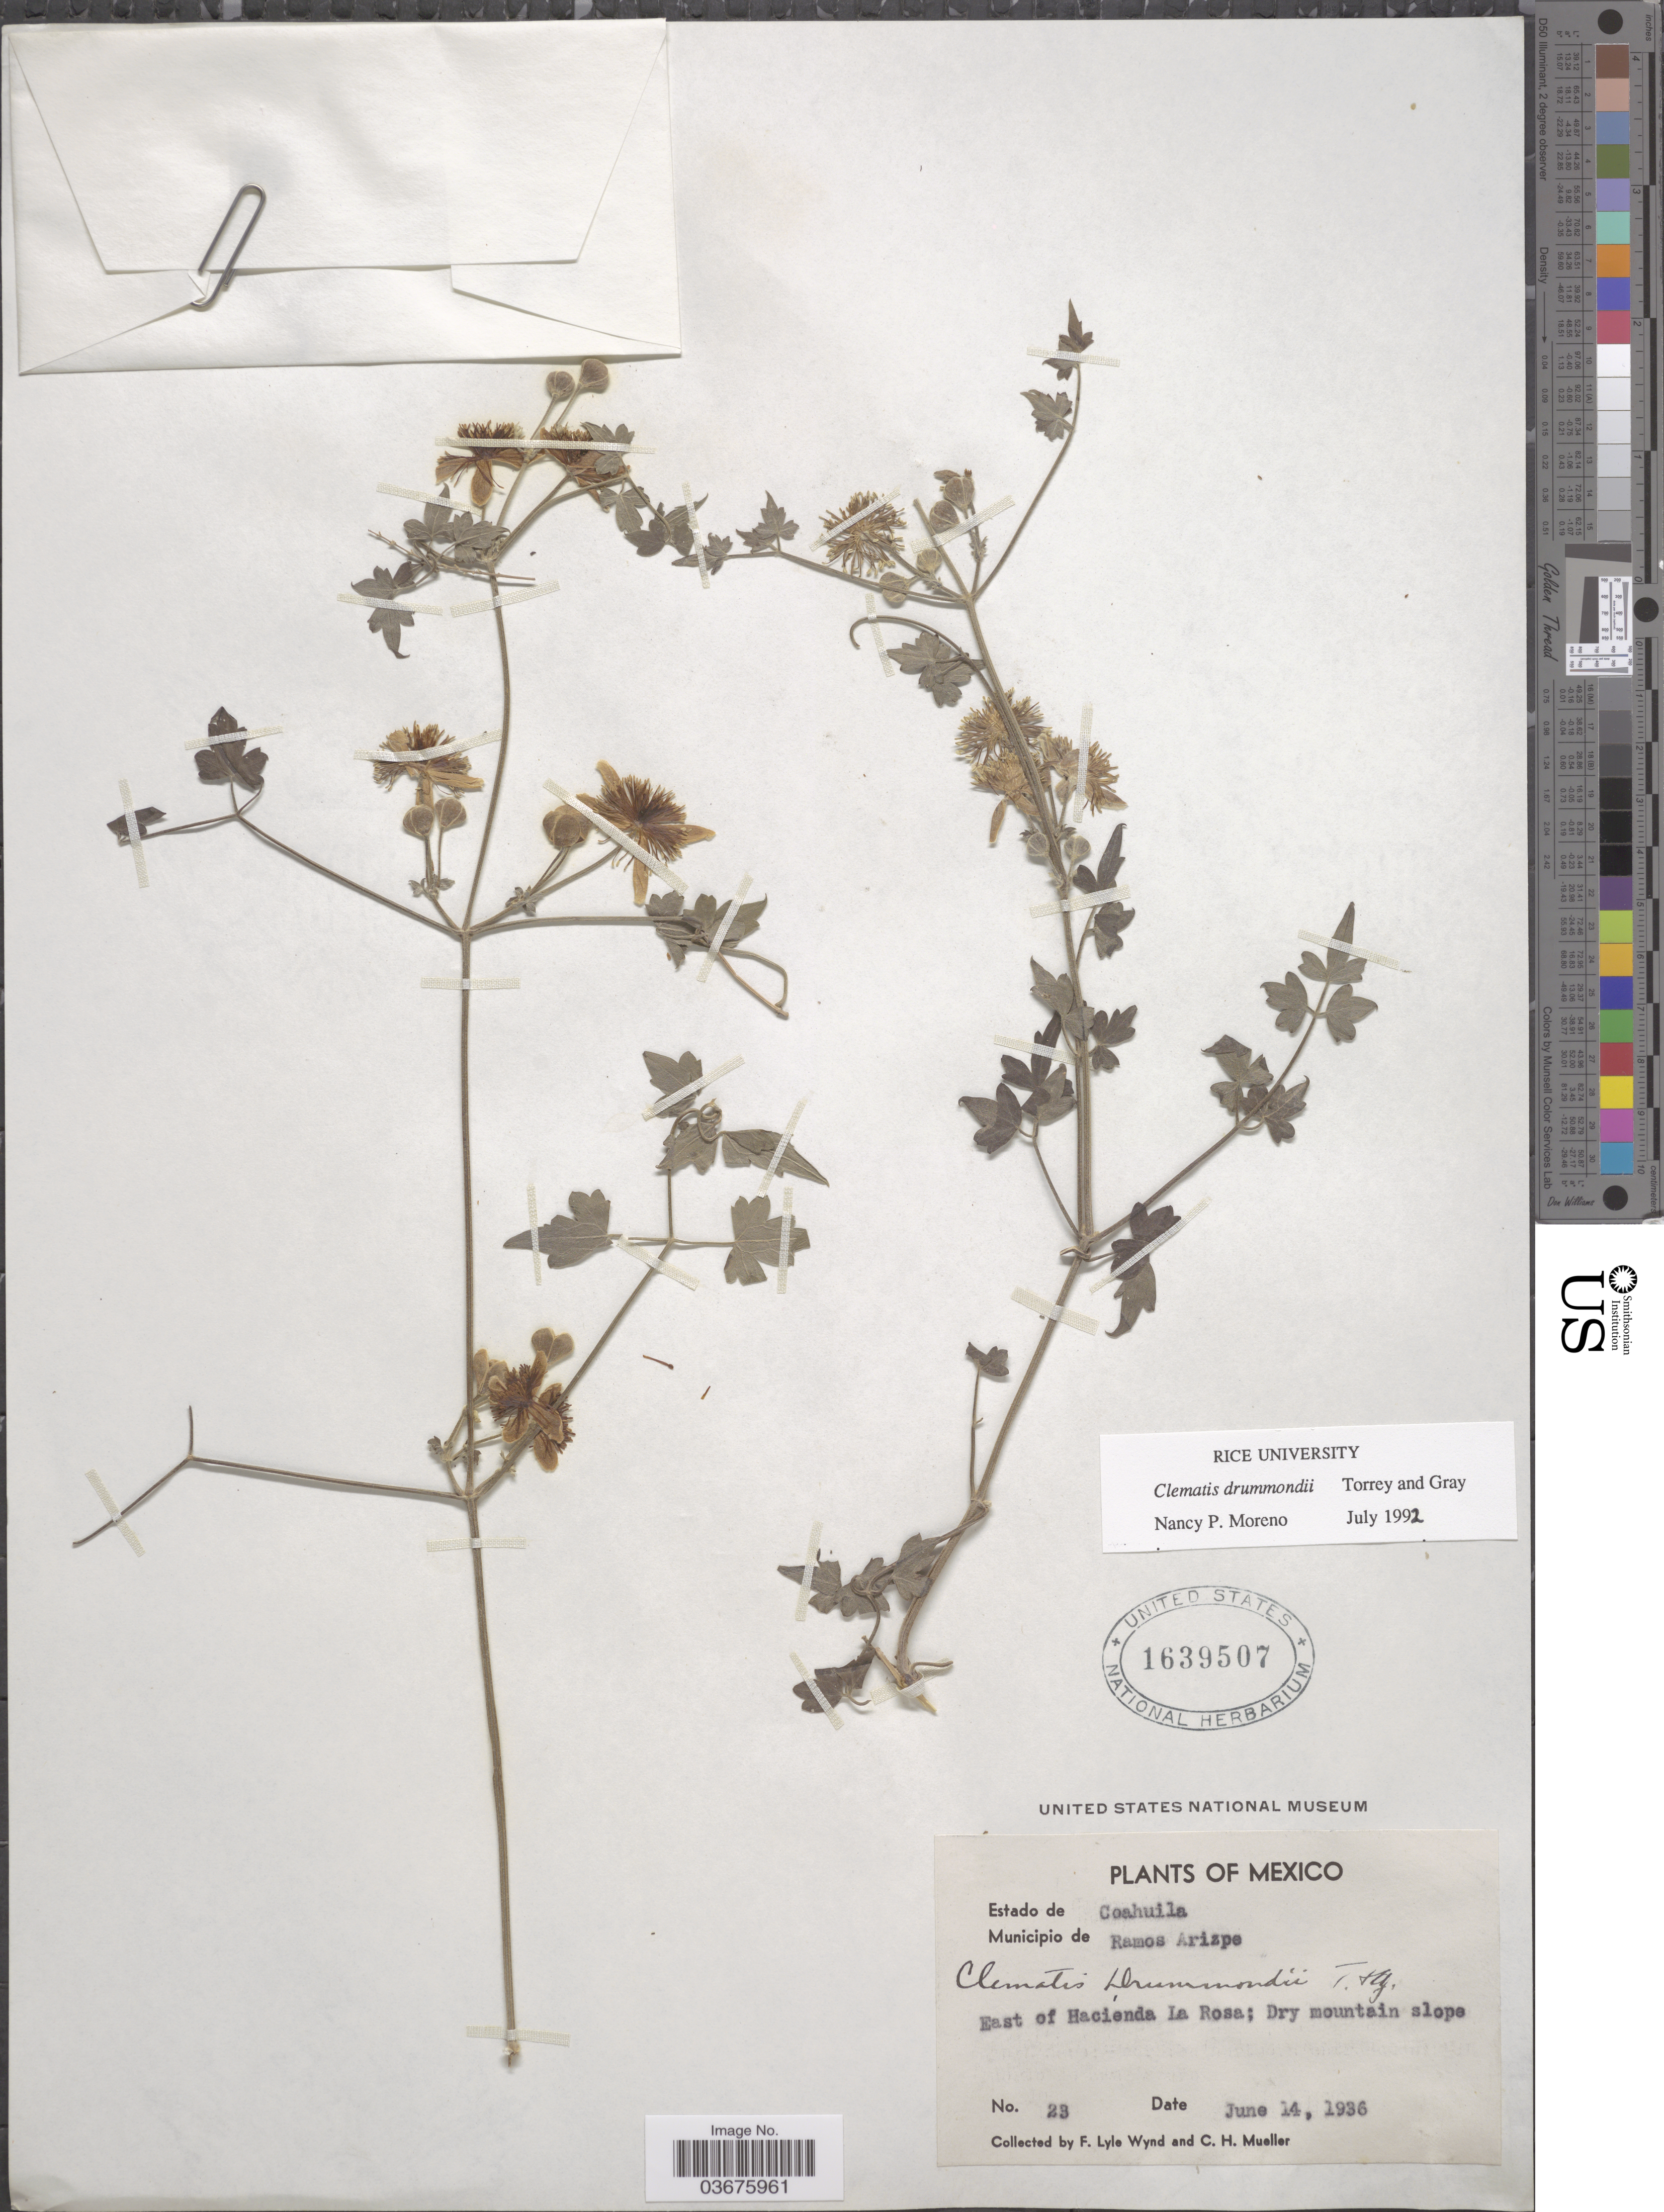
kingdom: Plantae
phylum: Tracheophyta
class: Magnoliopsida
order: Ranunculales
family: Ranunculaceae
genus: Clematis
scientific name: Clematis drummondii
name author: Torr. & A. Gray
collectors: F. L. Wynd & C. H. Mueller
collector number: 23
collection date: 1936-06-14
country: Mexico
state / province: Coahuila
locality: Municipio de Ramos Arizpe. East of Hacienda La Rosa.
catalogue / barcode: US 1639507